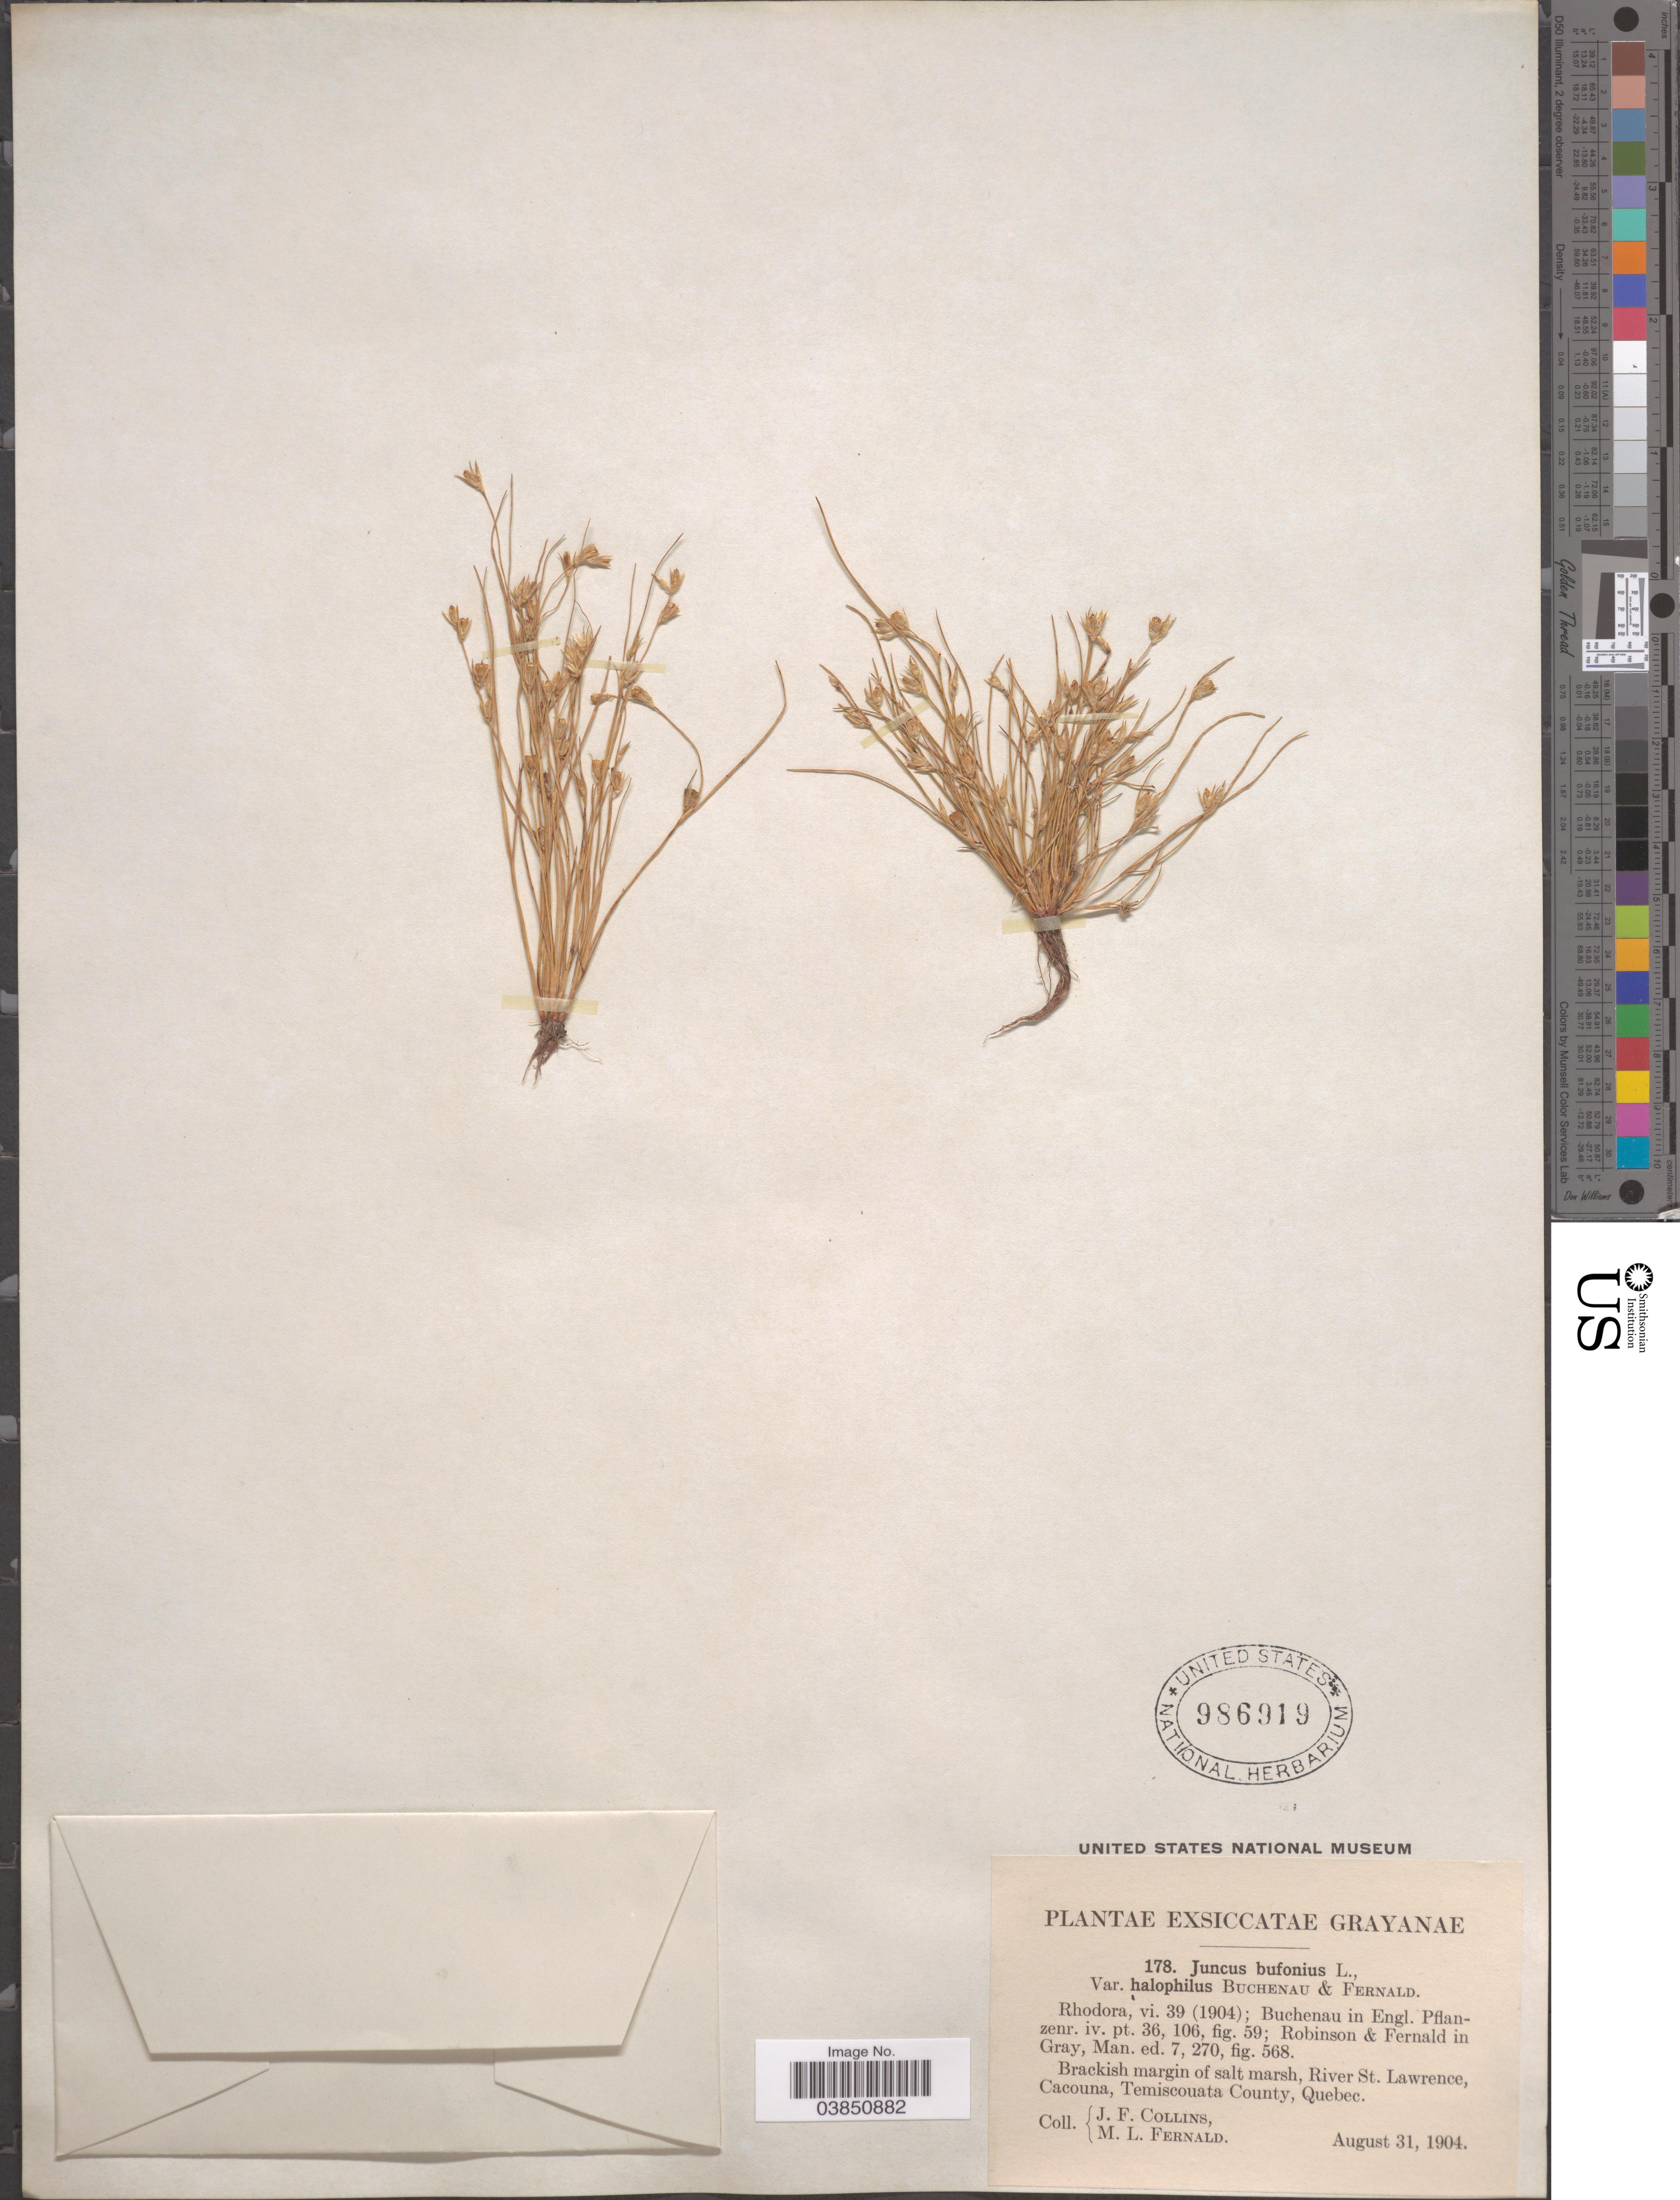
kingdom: Plantae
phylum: Tracheophyta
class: Liliopsida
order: Poales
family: Juncaceae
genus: Juncus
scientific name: Juncus bufonius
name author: L.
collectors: J. Collins & M. L. Fernald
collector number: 178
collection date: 1904-08-31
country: Canada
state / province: Quebec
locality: River St. Lawrence, Cacouna, Temiscouata County.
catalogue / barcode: US 986919